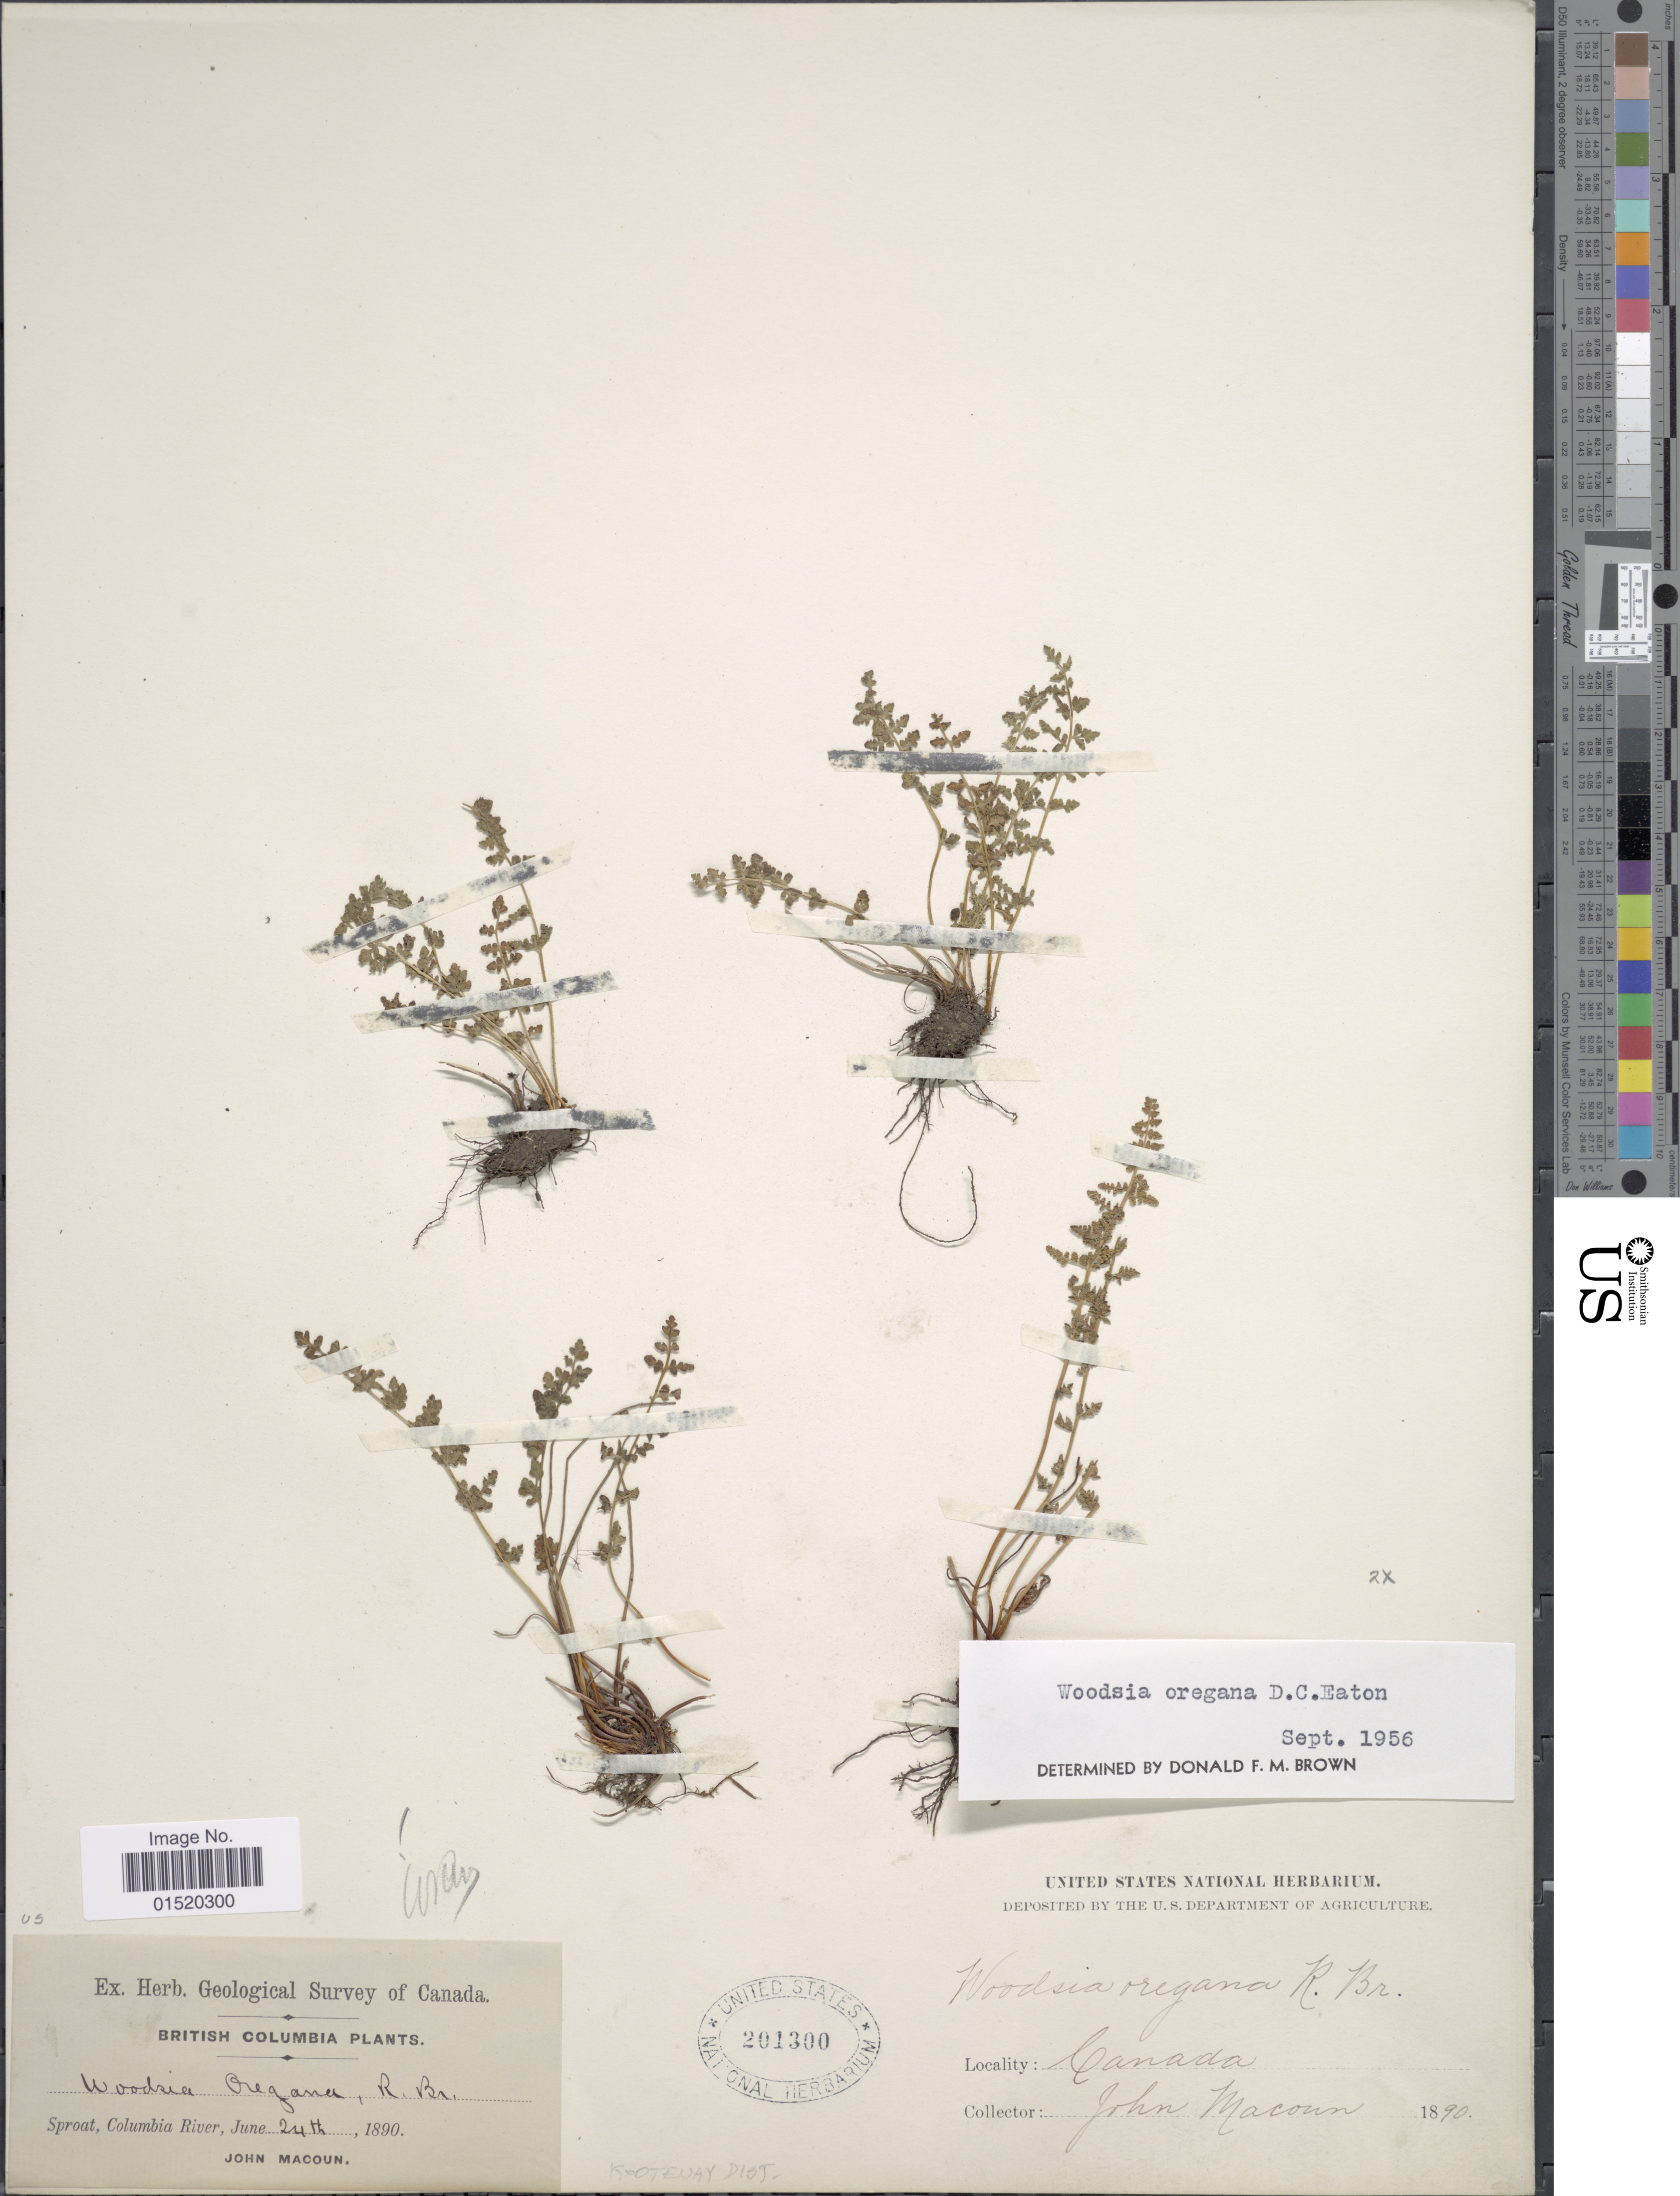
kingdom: Plantae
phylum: Tracheophyta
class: Polypodiopsida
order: Polypodiales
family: Woodsiaceae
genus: Woodsia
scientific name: Woodsia oregana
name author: D.C. Eaton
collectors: J. Macoun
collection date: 1890-06-24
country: Canada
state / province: British Columbia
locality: Sproat, Columbia River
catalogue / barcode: US 201300